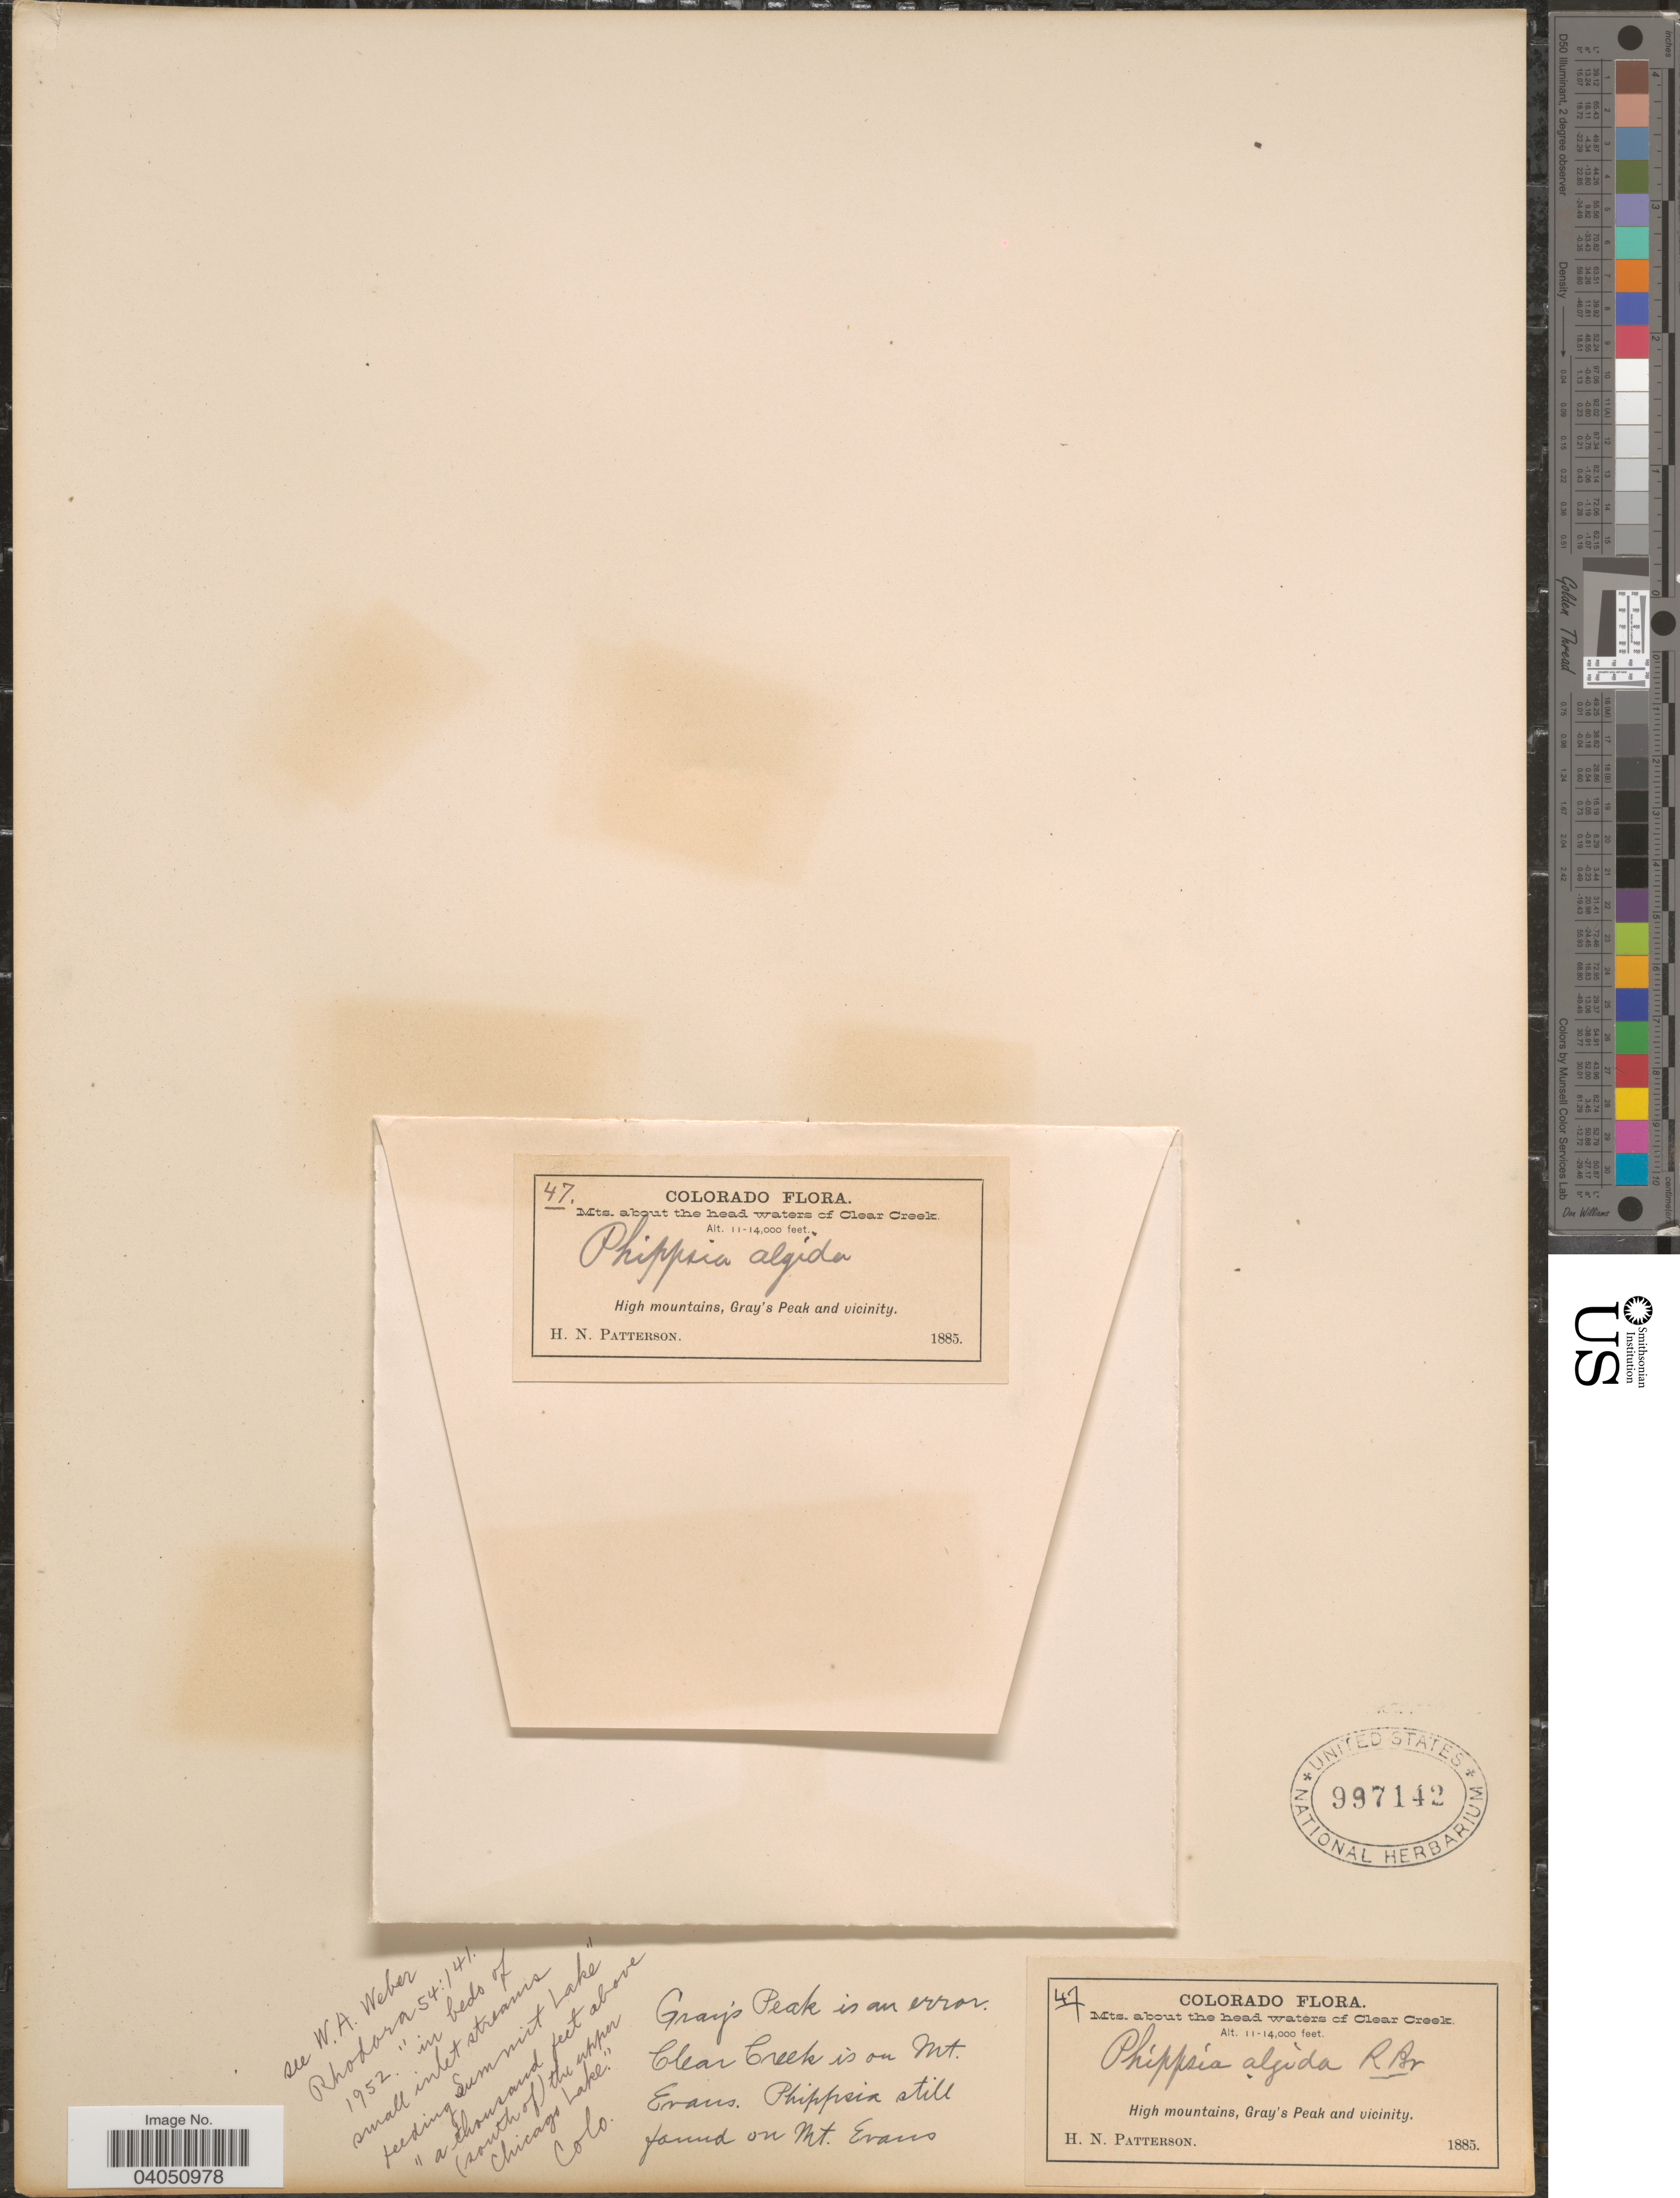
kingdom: Plantae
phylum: Tracheophyta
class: Liliopsida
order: Poales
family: Poaceae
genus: Phippsia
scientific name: Phippsia algida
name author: (Sol.) R. Br.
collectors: H. N. Patterson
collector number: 47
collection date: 1885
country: United States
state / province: Colorado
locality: Mts. about the head waters of Clear Creek. High mountains, Gray's Peak and vicinity.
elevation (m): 3353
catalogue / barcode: US 997142